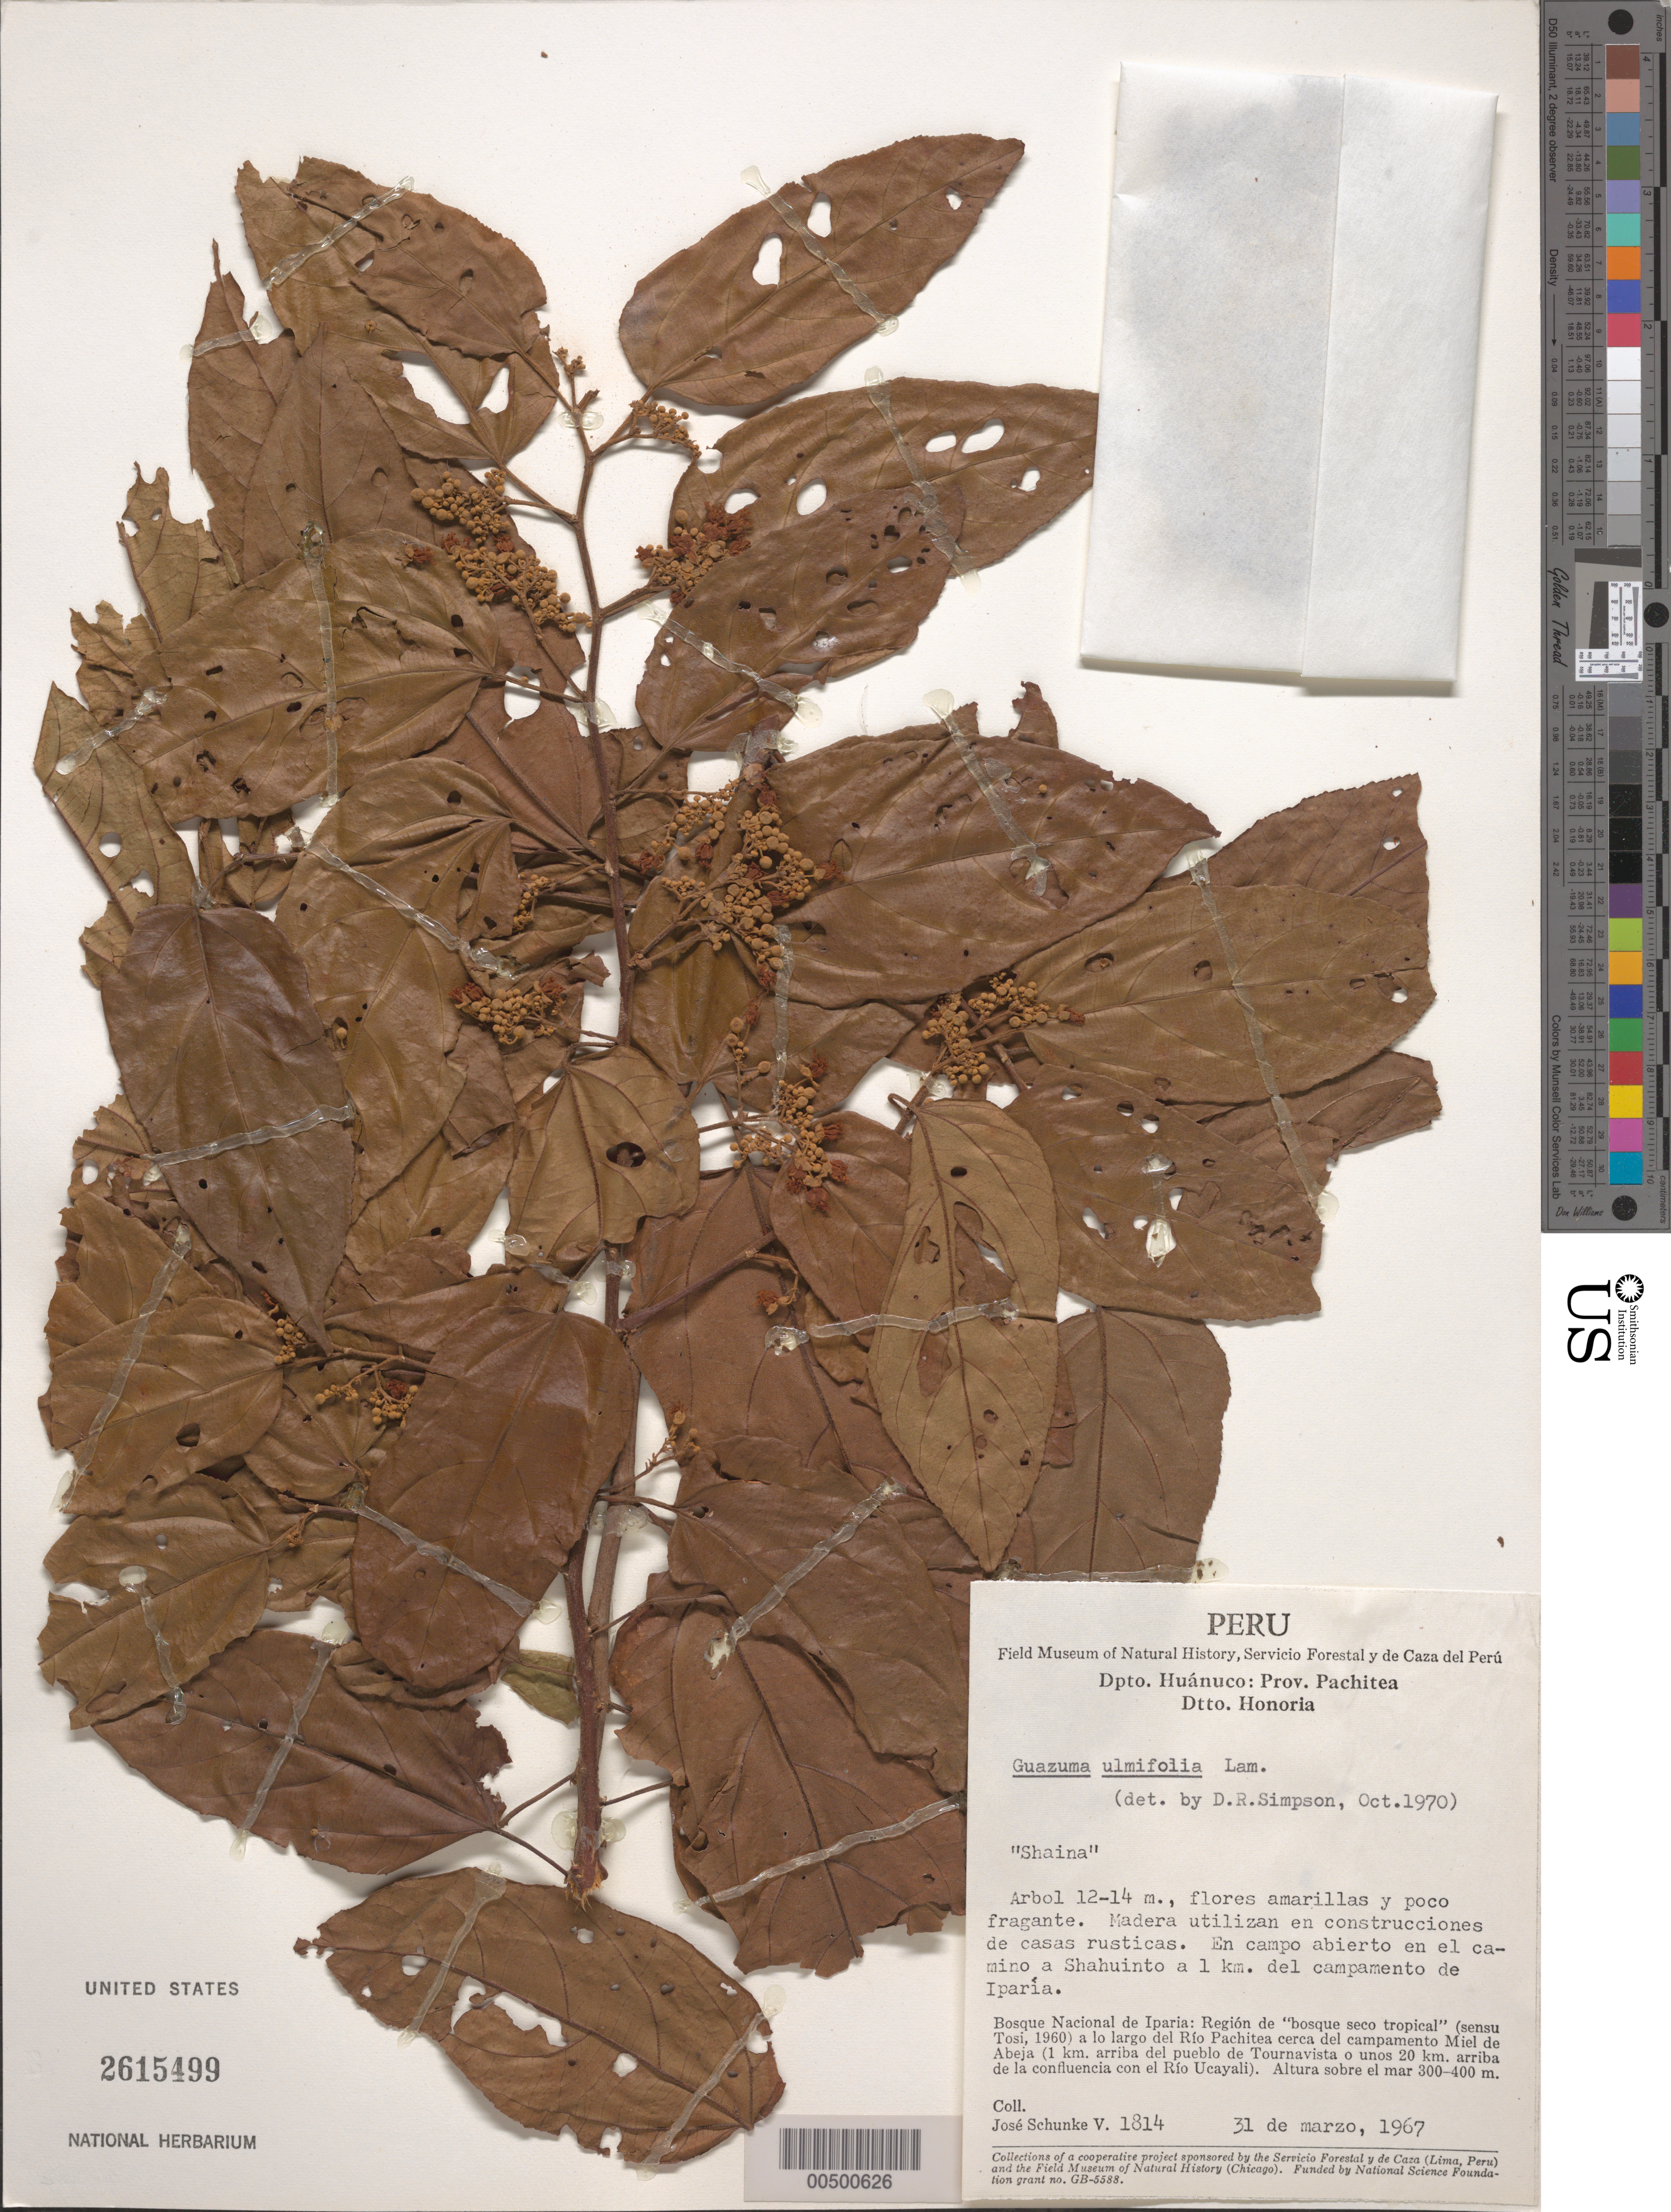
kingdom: Plantae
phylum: Tracheophyta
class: Magnoliopsida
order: Malvales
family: Malvaceae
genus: Guazuma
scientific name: Guazuma ulmifolia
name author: Lam.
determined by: Simpson, D. R.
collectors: J. Schunke Vigo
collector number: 1814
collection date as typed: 31 Mar 1967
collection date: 1967-03-31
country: Peru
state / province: Huánuco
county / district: Pachitea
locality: en campo abierto en el camino a Shahuinto a 1 km del campamento de Iparía; Bosque Nacional de Iparía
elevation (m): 300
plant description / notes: Common name: Shaina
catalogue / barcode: US 2615499